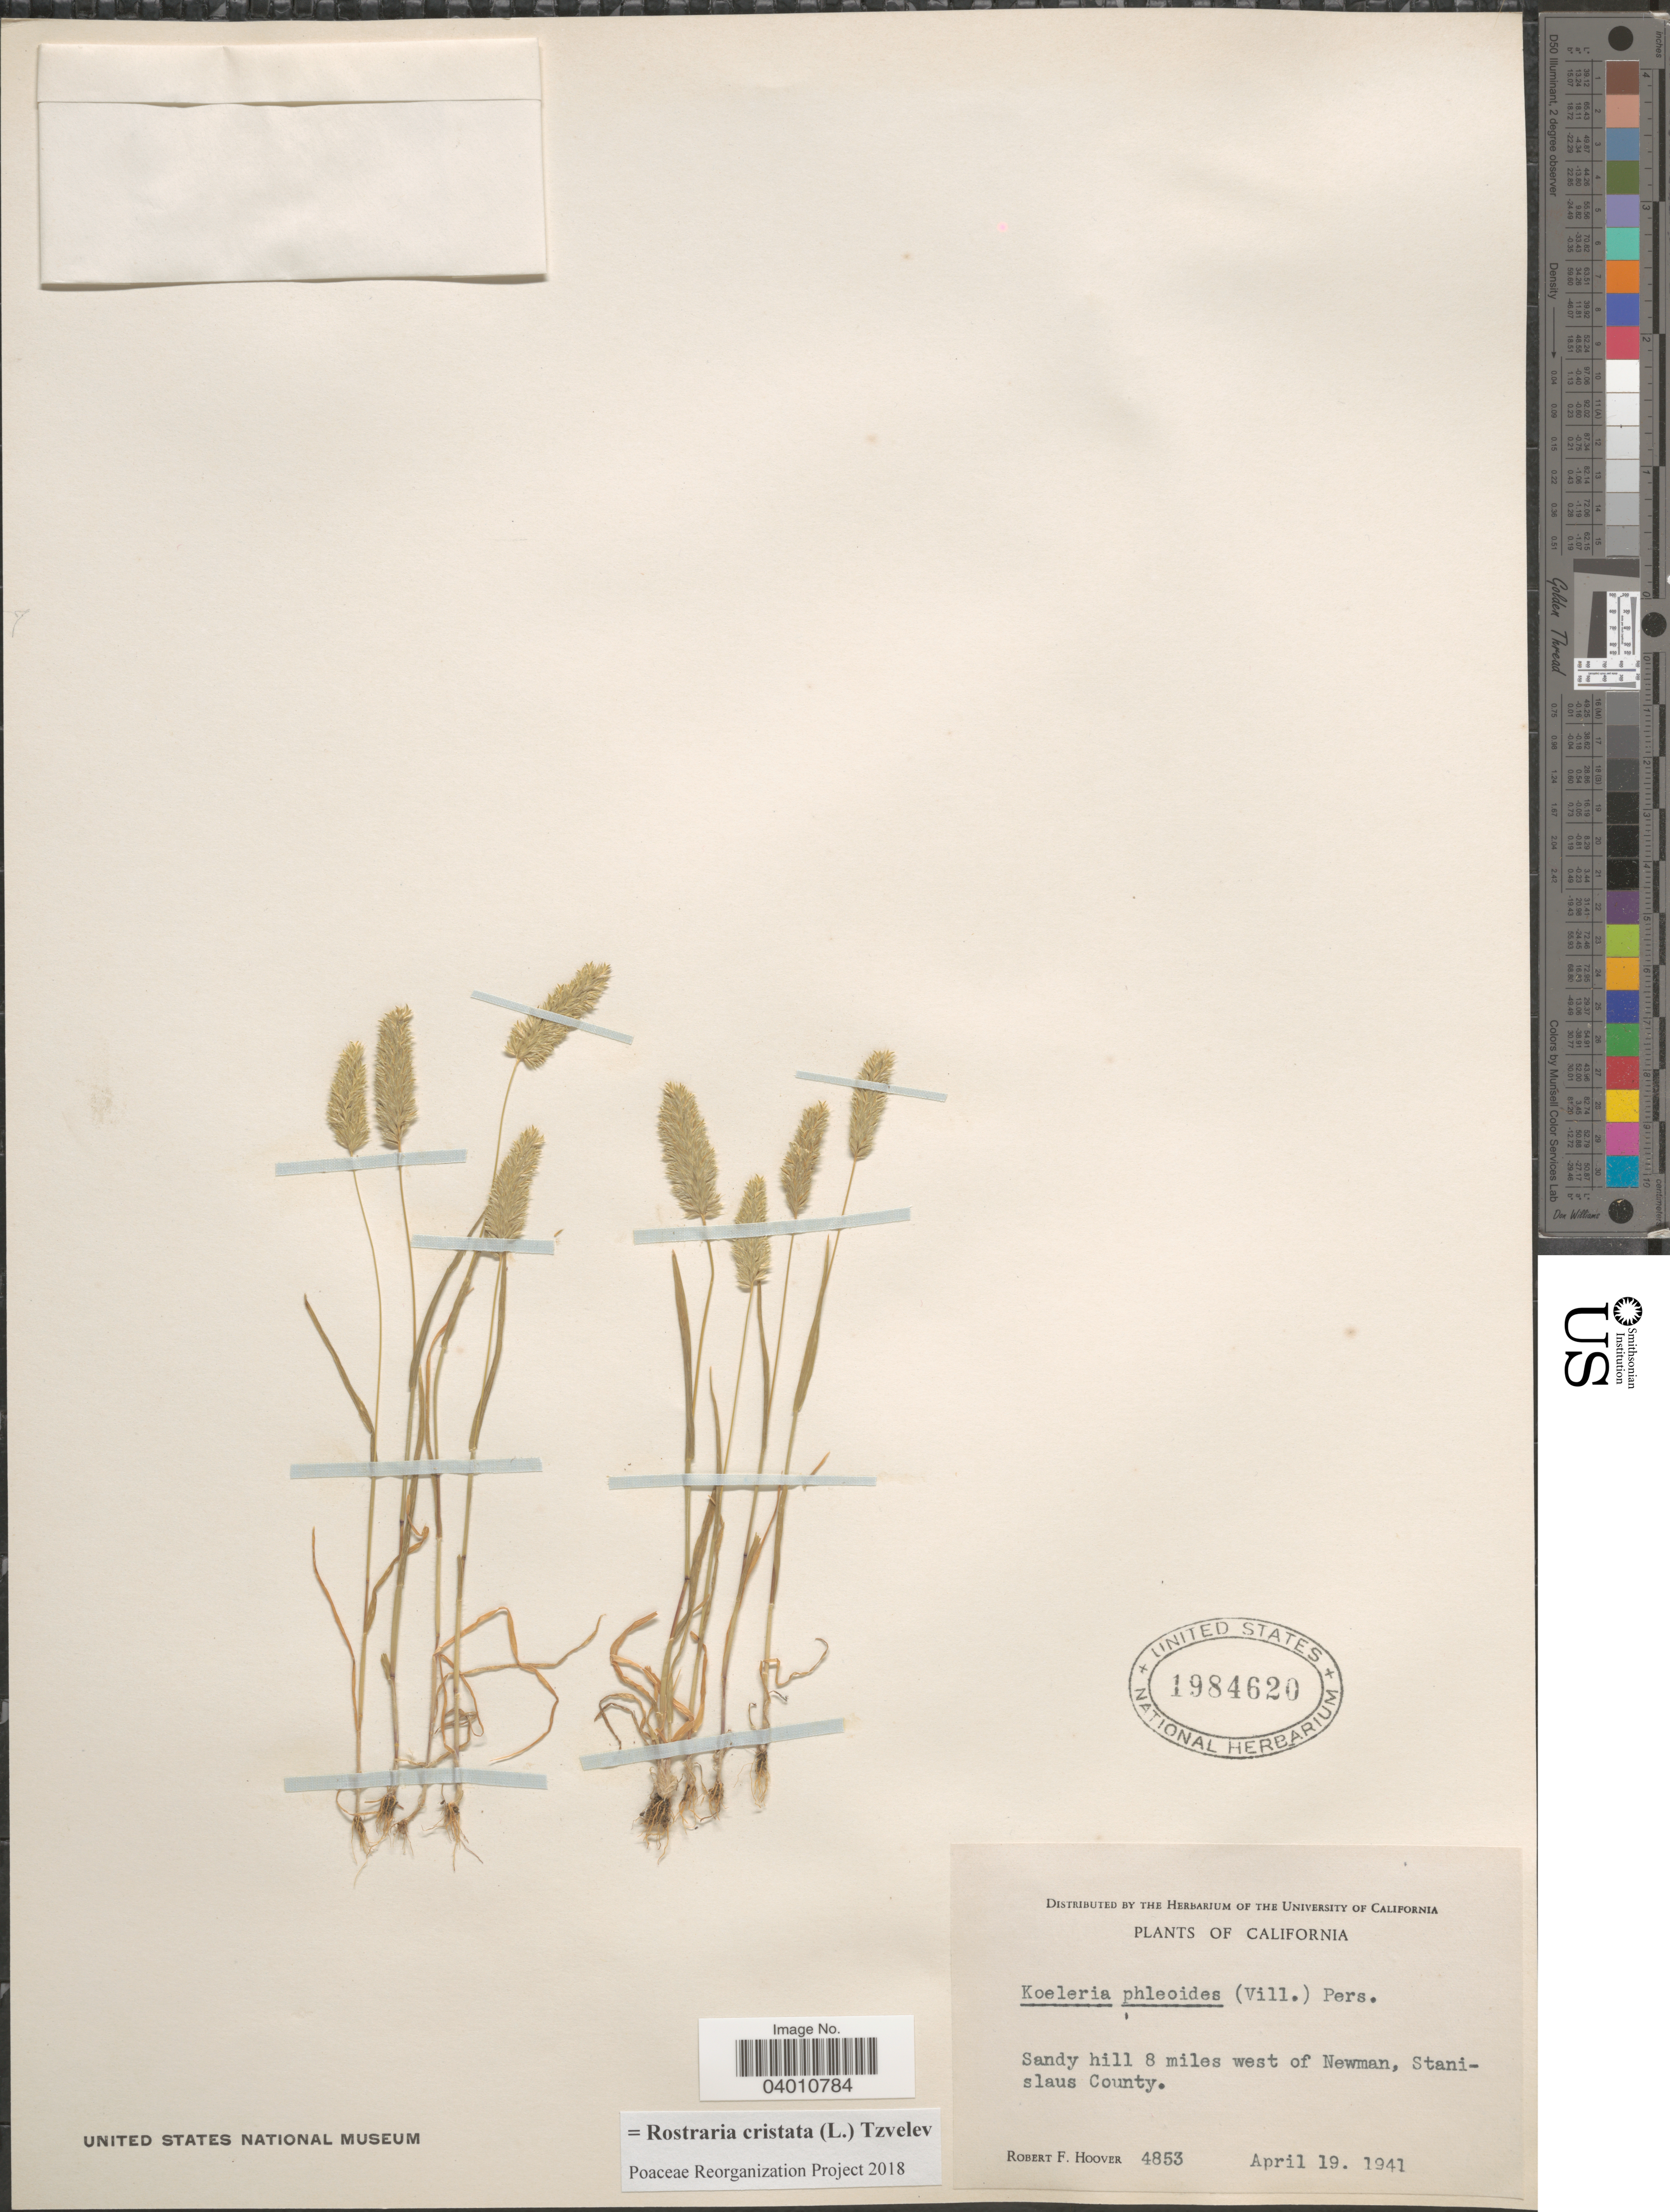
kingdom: Plantae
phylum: Tracheophyta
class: Liliopsida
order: Poales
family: Poaceae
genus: Rostraria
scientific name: Rostraria cristata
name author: (L.) Tzvelev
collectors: R. F. Hoover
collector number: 4853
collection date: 1941-04-19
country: United States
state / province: California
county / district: Stanislaus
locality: Sandy hill 8 miles west of Newman, Stanislaus County.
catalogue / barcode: US 1984620